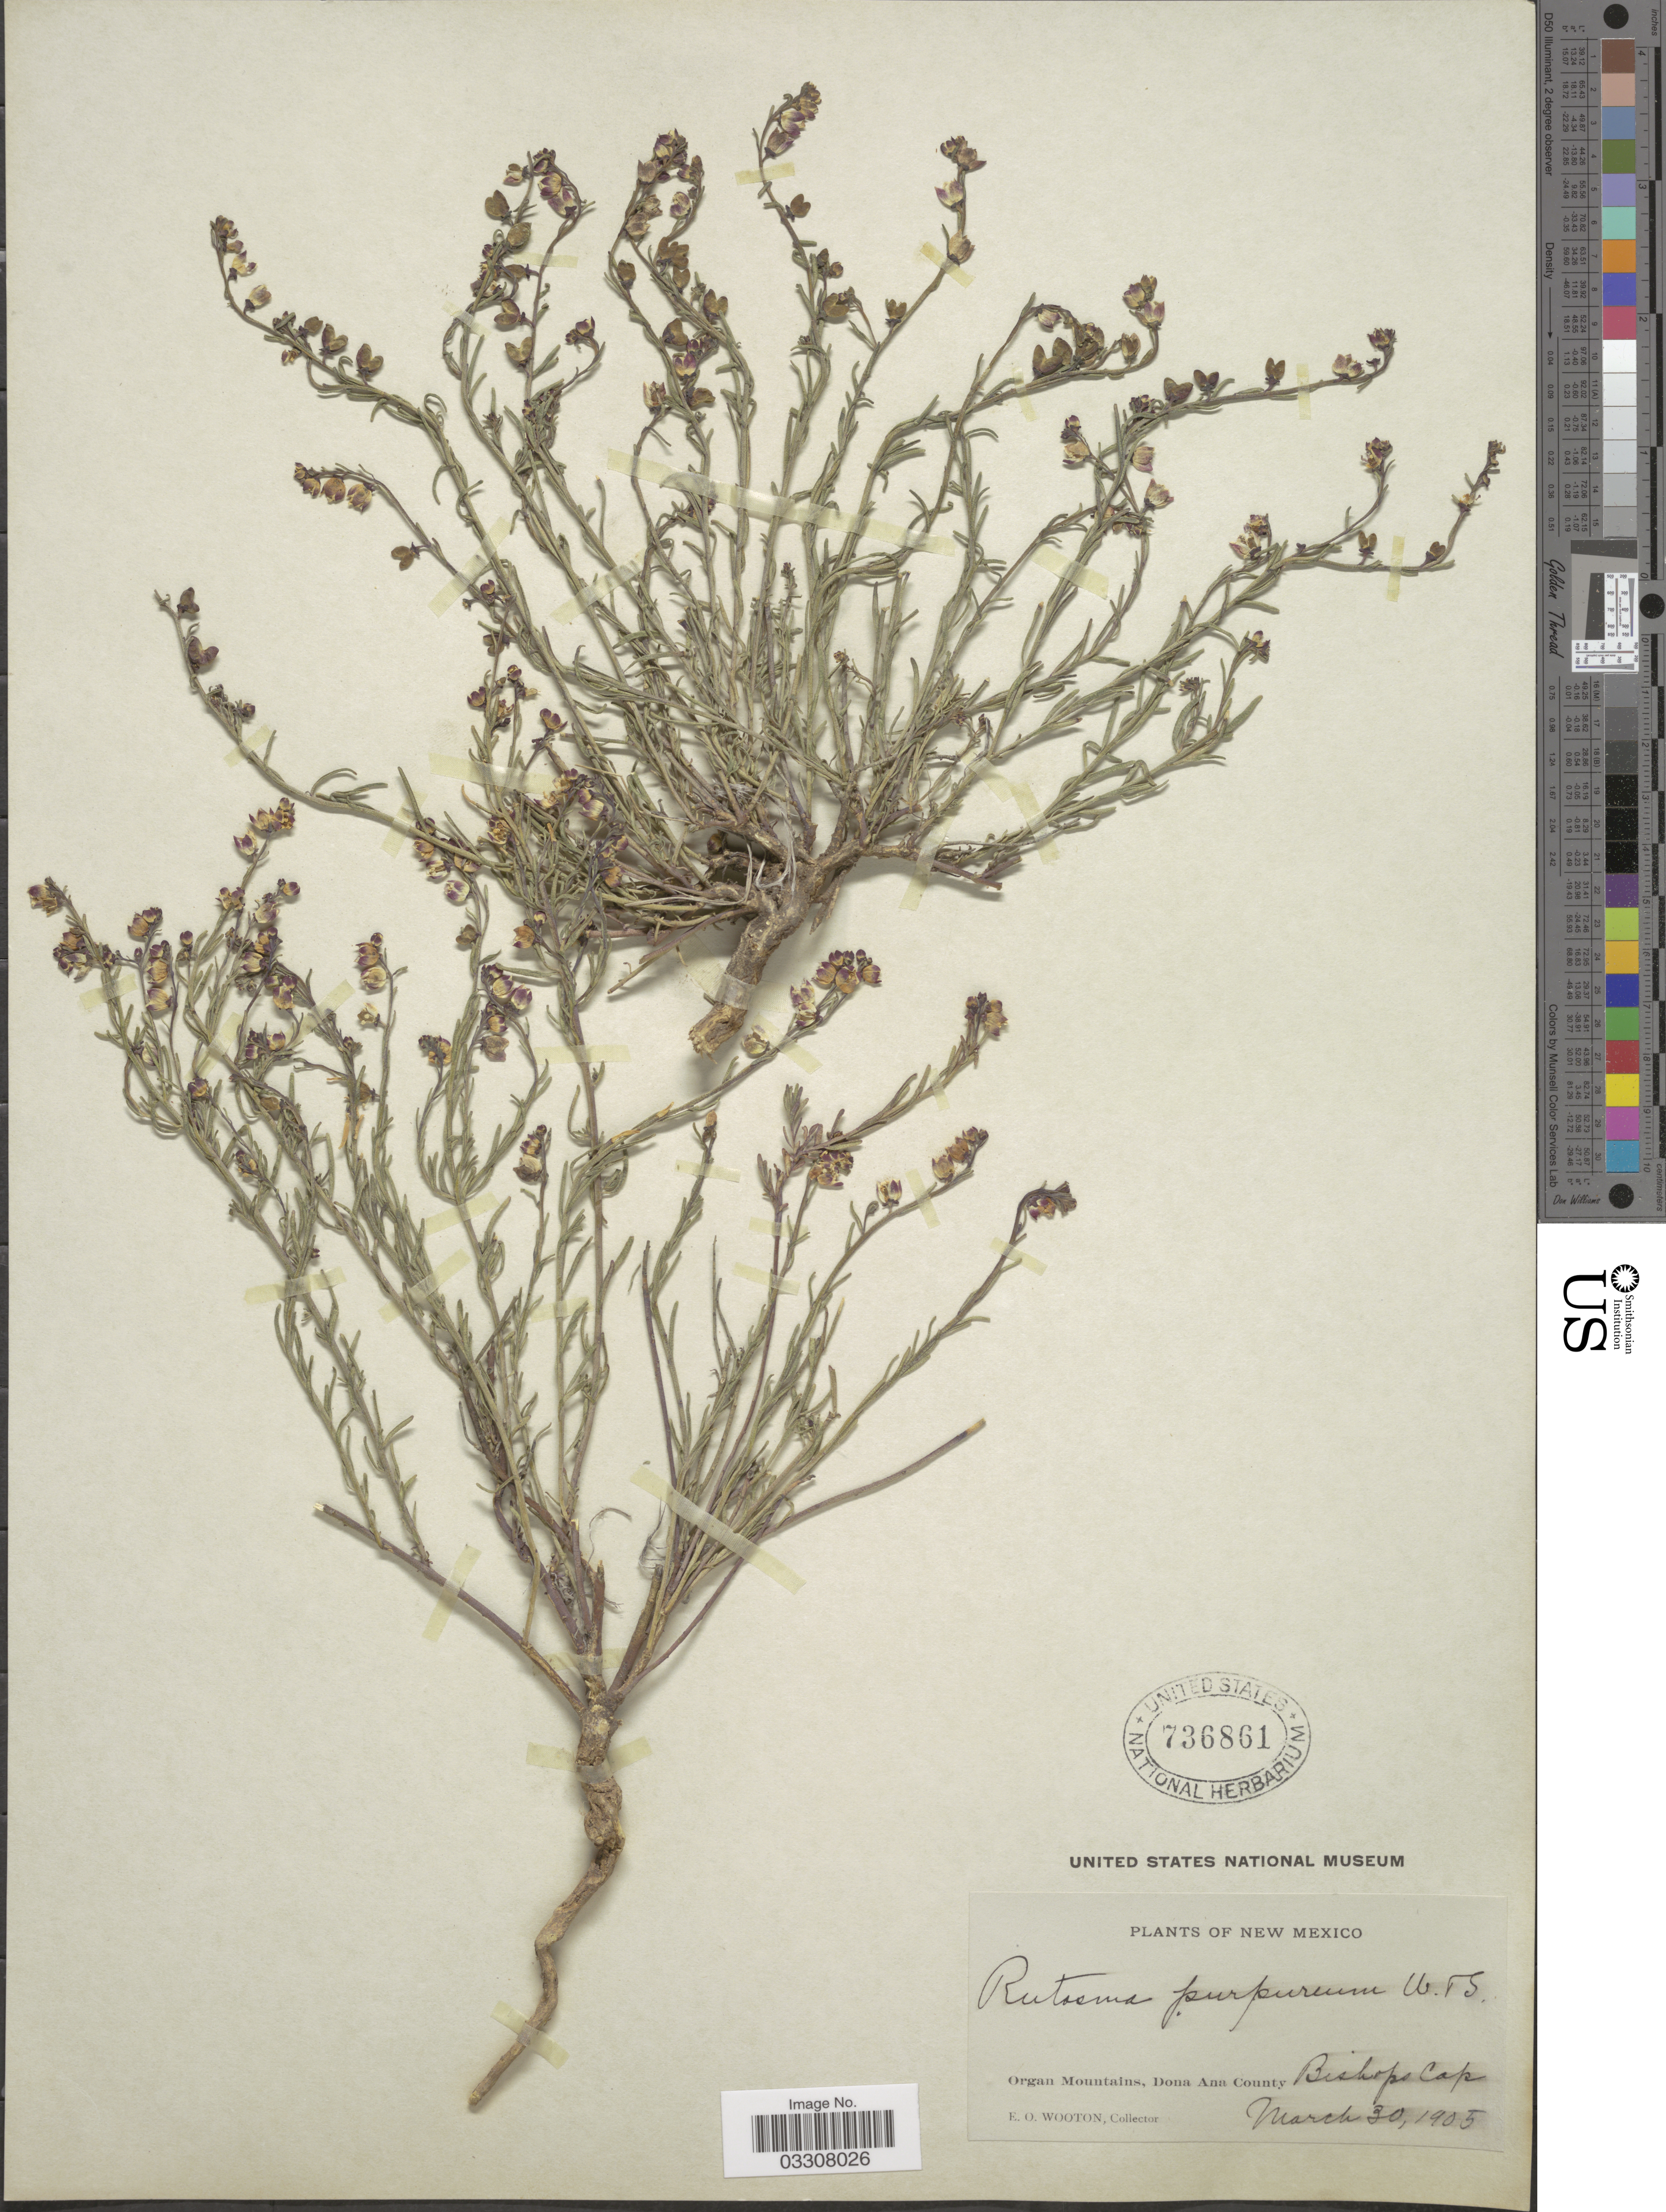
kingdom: Plantae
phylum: Tracheophyta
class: Magnoliopsida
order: Sapindales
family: Rutaceae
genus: Thamnosma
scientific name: Thamnosma texana var. purpurea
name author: (Wooton & Standl.) Woodruff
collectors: E. O. Wooton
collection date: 1905-03-30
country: United States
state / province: New Mexico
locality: Organ Mountains, Dona Ana County. Bishops Cap.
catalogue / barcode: US 736861